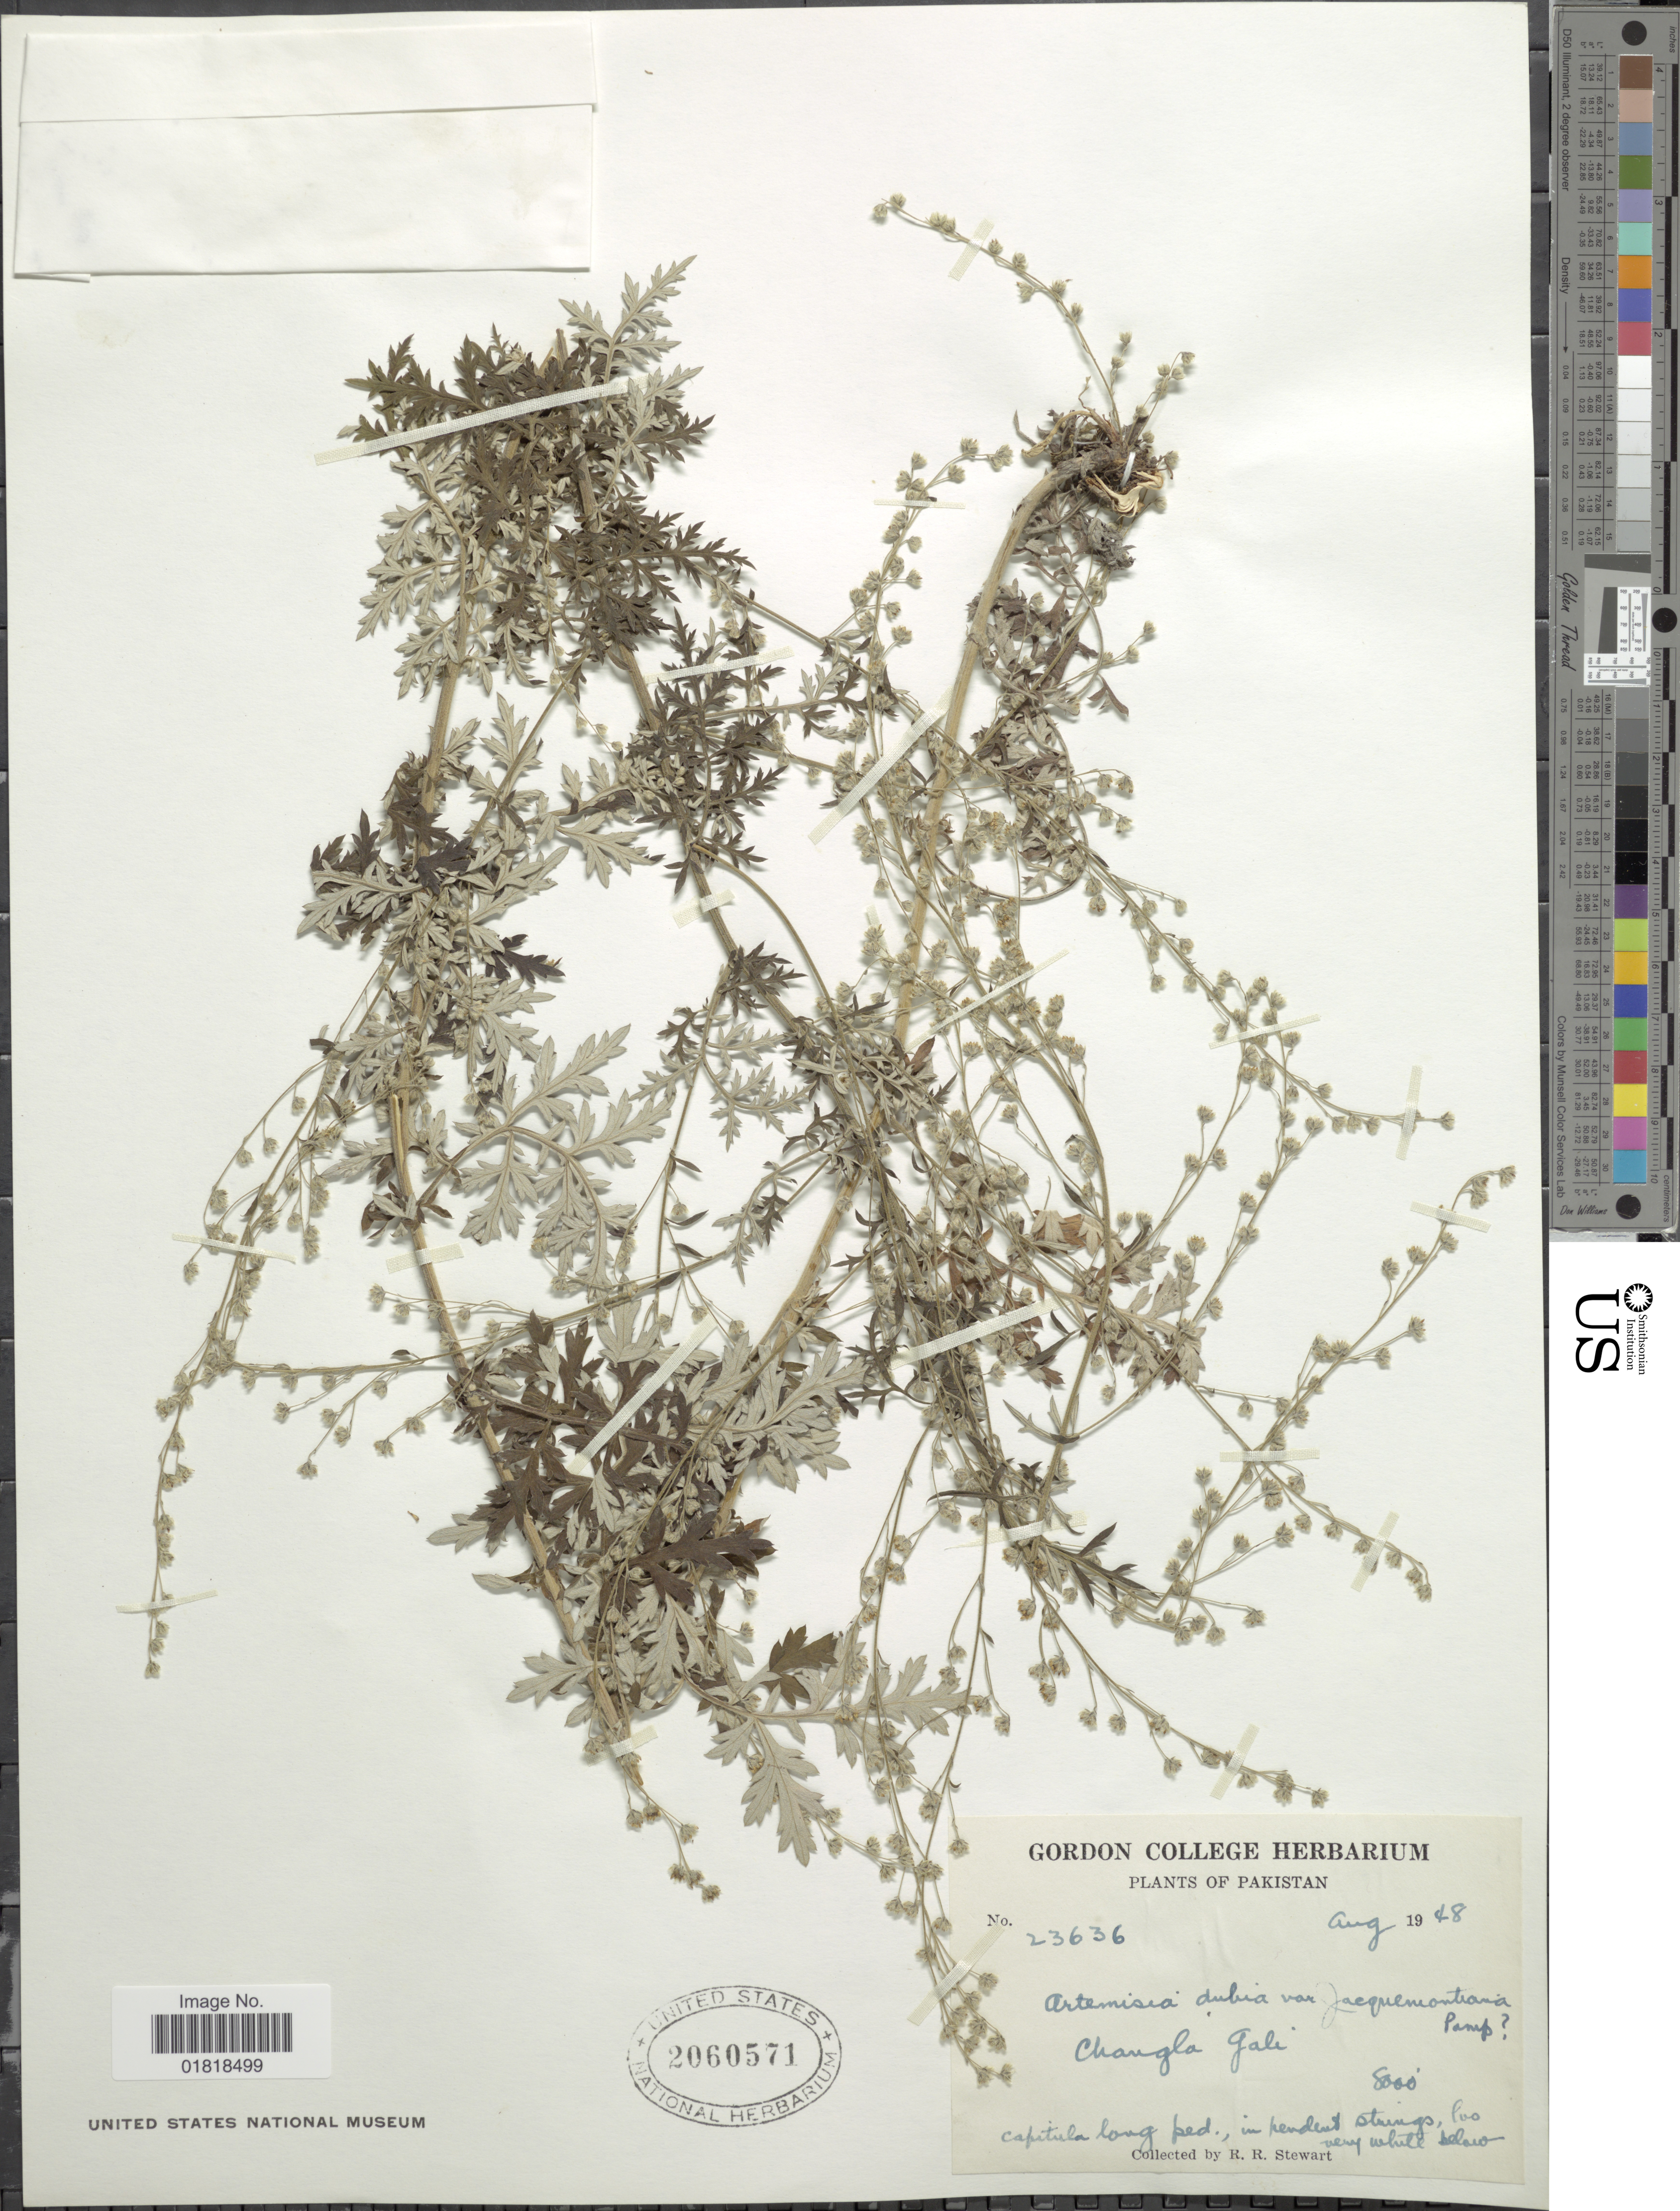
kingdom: Plantae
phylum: Tracheophyta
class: Magnoliopsida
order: Asterales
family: Asteraceae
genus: Artemisia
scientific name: Artemisia dubia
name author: Wall. ex Besser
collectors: R. R. Stewart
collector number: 23636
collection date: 1948-08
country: Pakistan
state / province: Khyber Pakhtunkhwa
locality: Changla Gali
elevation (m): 2438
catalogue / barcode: US 2060571